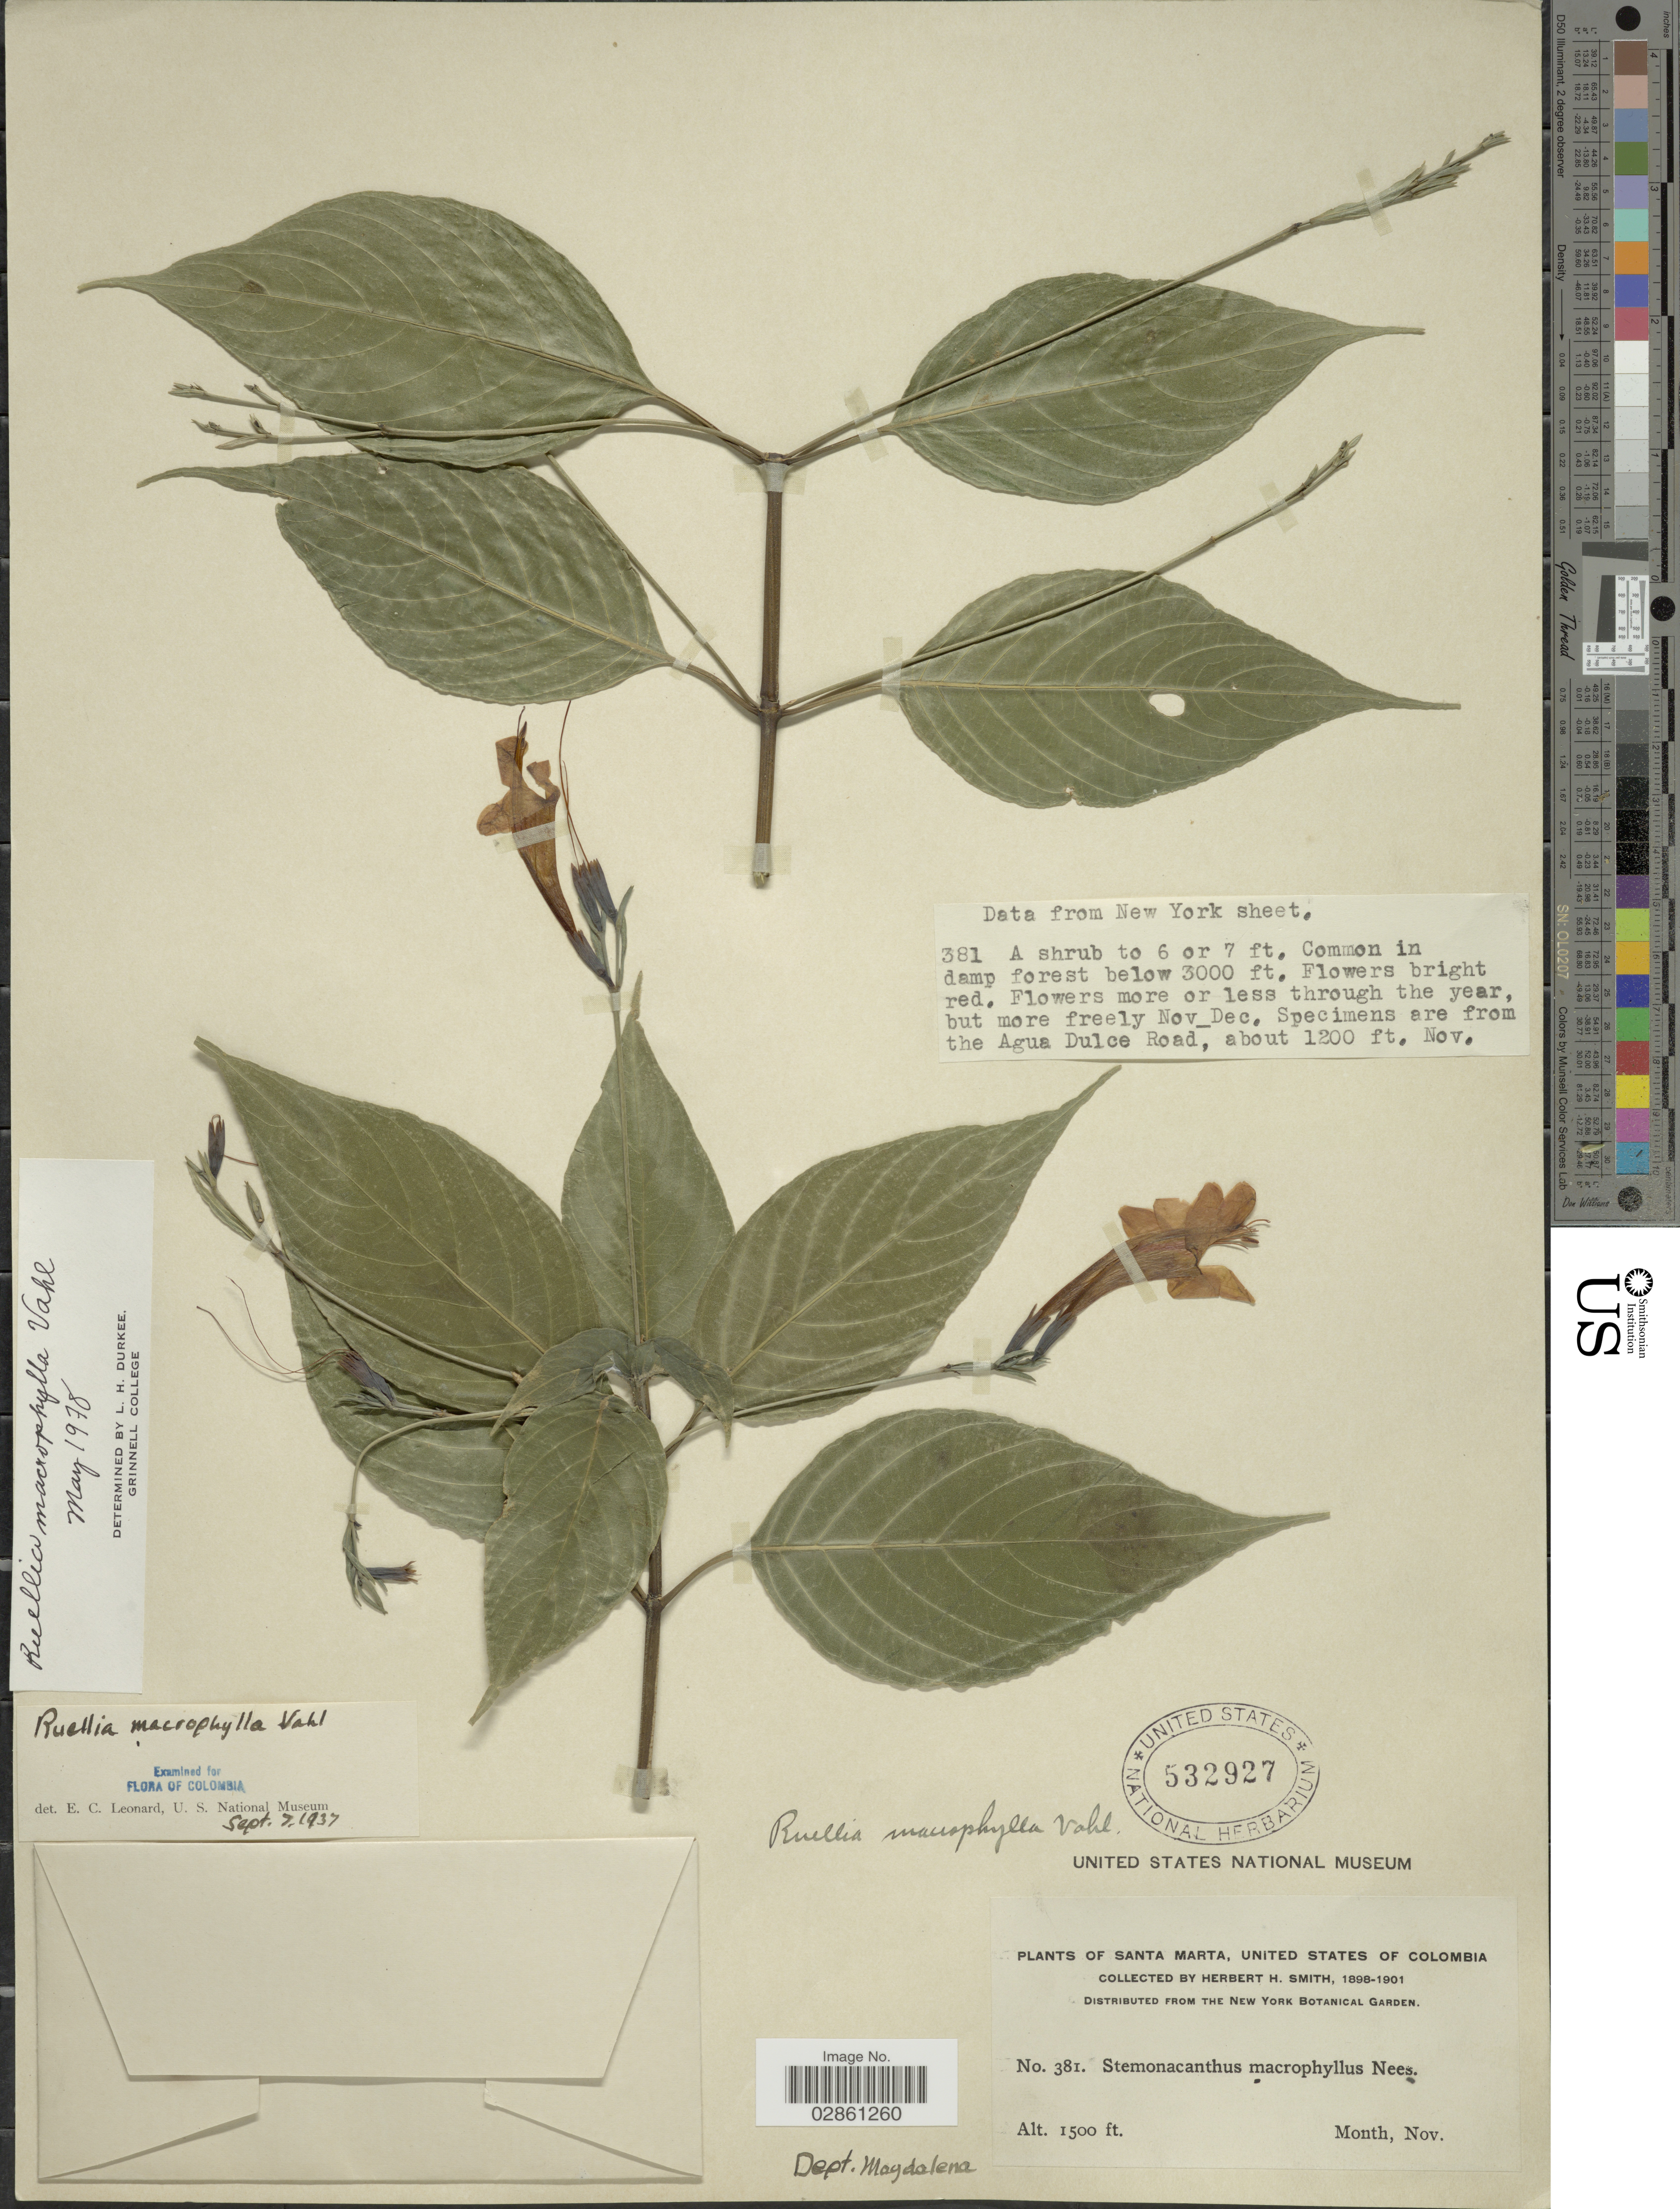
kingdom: Plantae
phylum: Tracheophyta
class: Magnoliopsida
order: Lamiales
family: Acanthaceae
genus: Ruellia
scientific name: Ruellia macrophylla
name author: Vahl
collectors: Herbert H. Smith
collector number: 381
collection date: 1898-11/1901-11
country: Colombia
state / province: Magdalena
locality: Dept. Magdalena, Santa Marta, United States of Colombia. The Agua Dulce Road.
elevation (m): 366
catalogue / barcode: US 532927